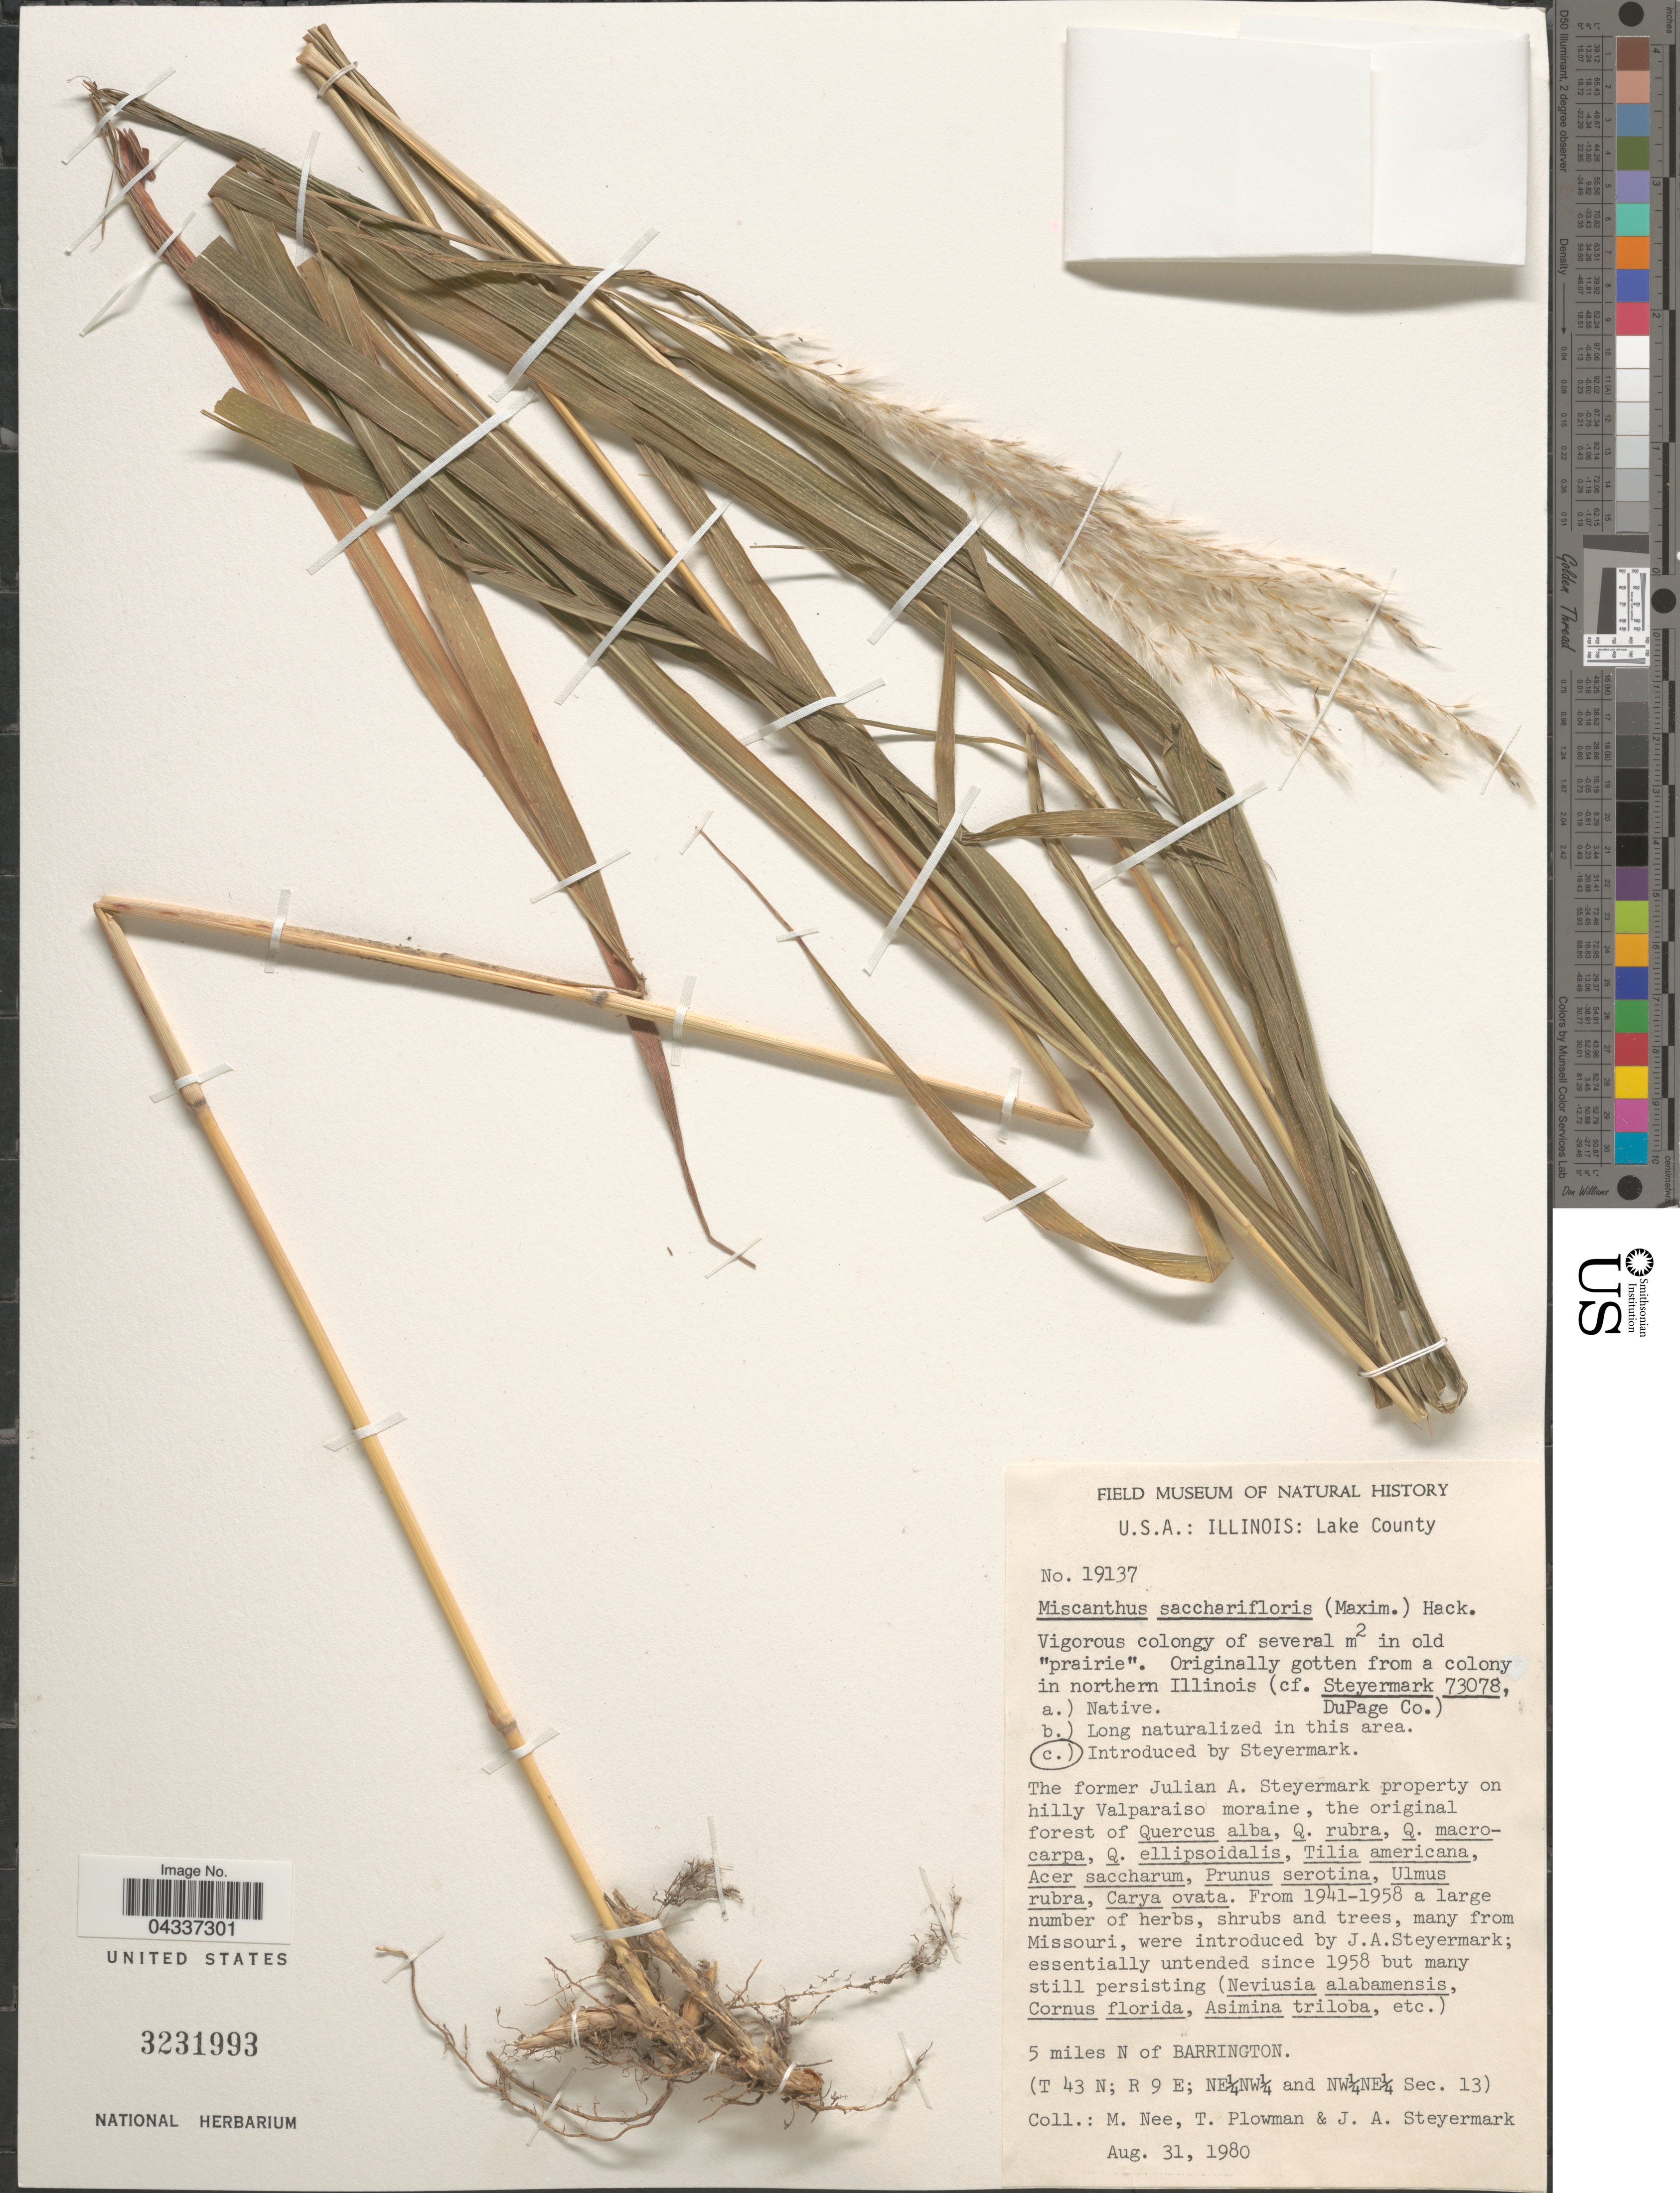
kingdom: Plantae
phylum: Tracheophyta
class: Liliopsida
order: Poales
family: Poaceae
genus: Miscanthus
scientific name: Miscanthus sacchariflorus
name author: (Maxim.) Hack.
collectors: M. Nee, T. Plowman & J. Steyermark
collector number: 19137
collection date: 1980-08-31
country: United States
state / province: Illinois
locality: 5 miles N of Barrington. (T 43 N; R 9 E; NE¼NW¼ and NW¼NE¼ Sec. 13).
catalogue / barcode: US 3231993